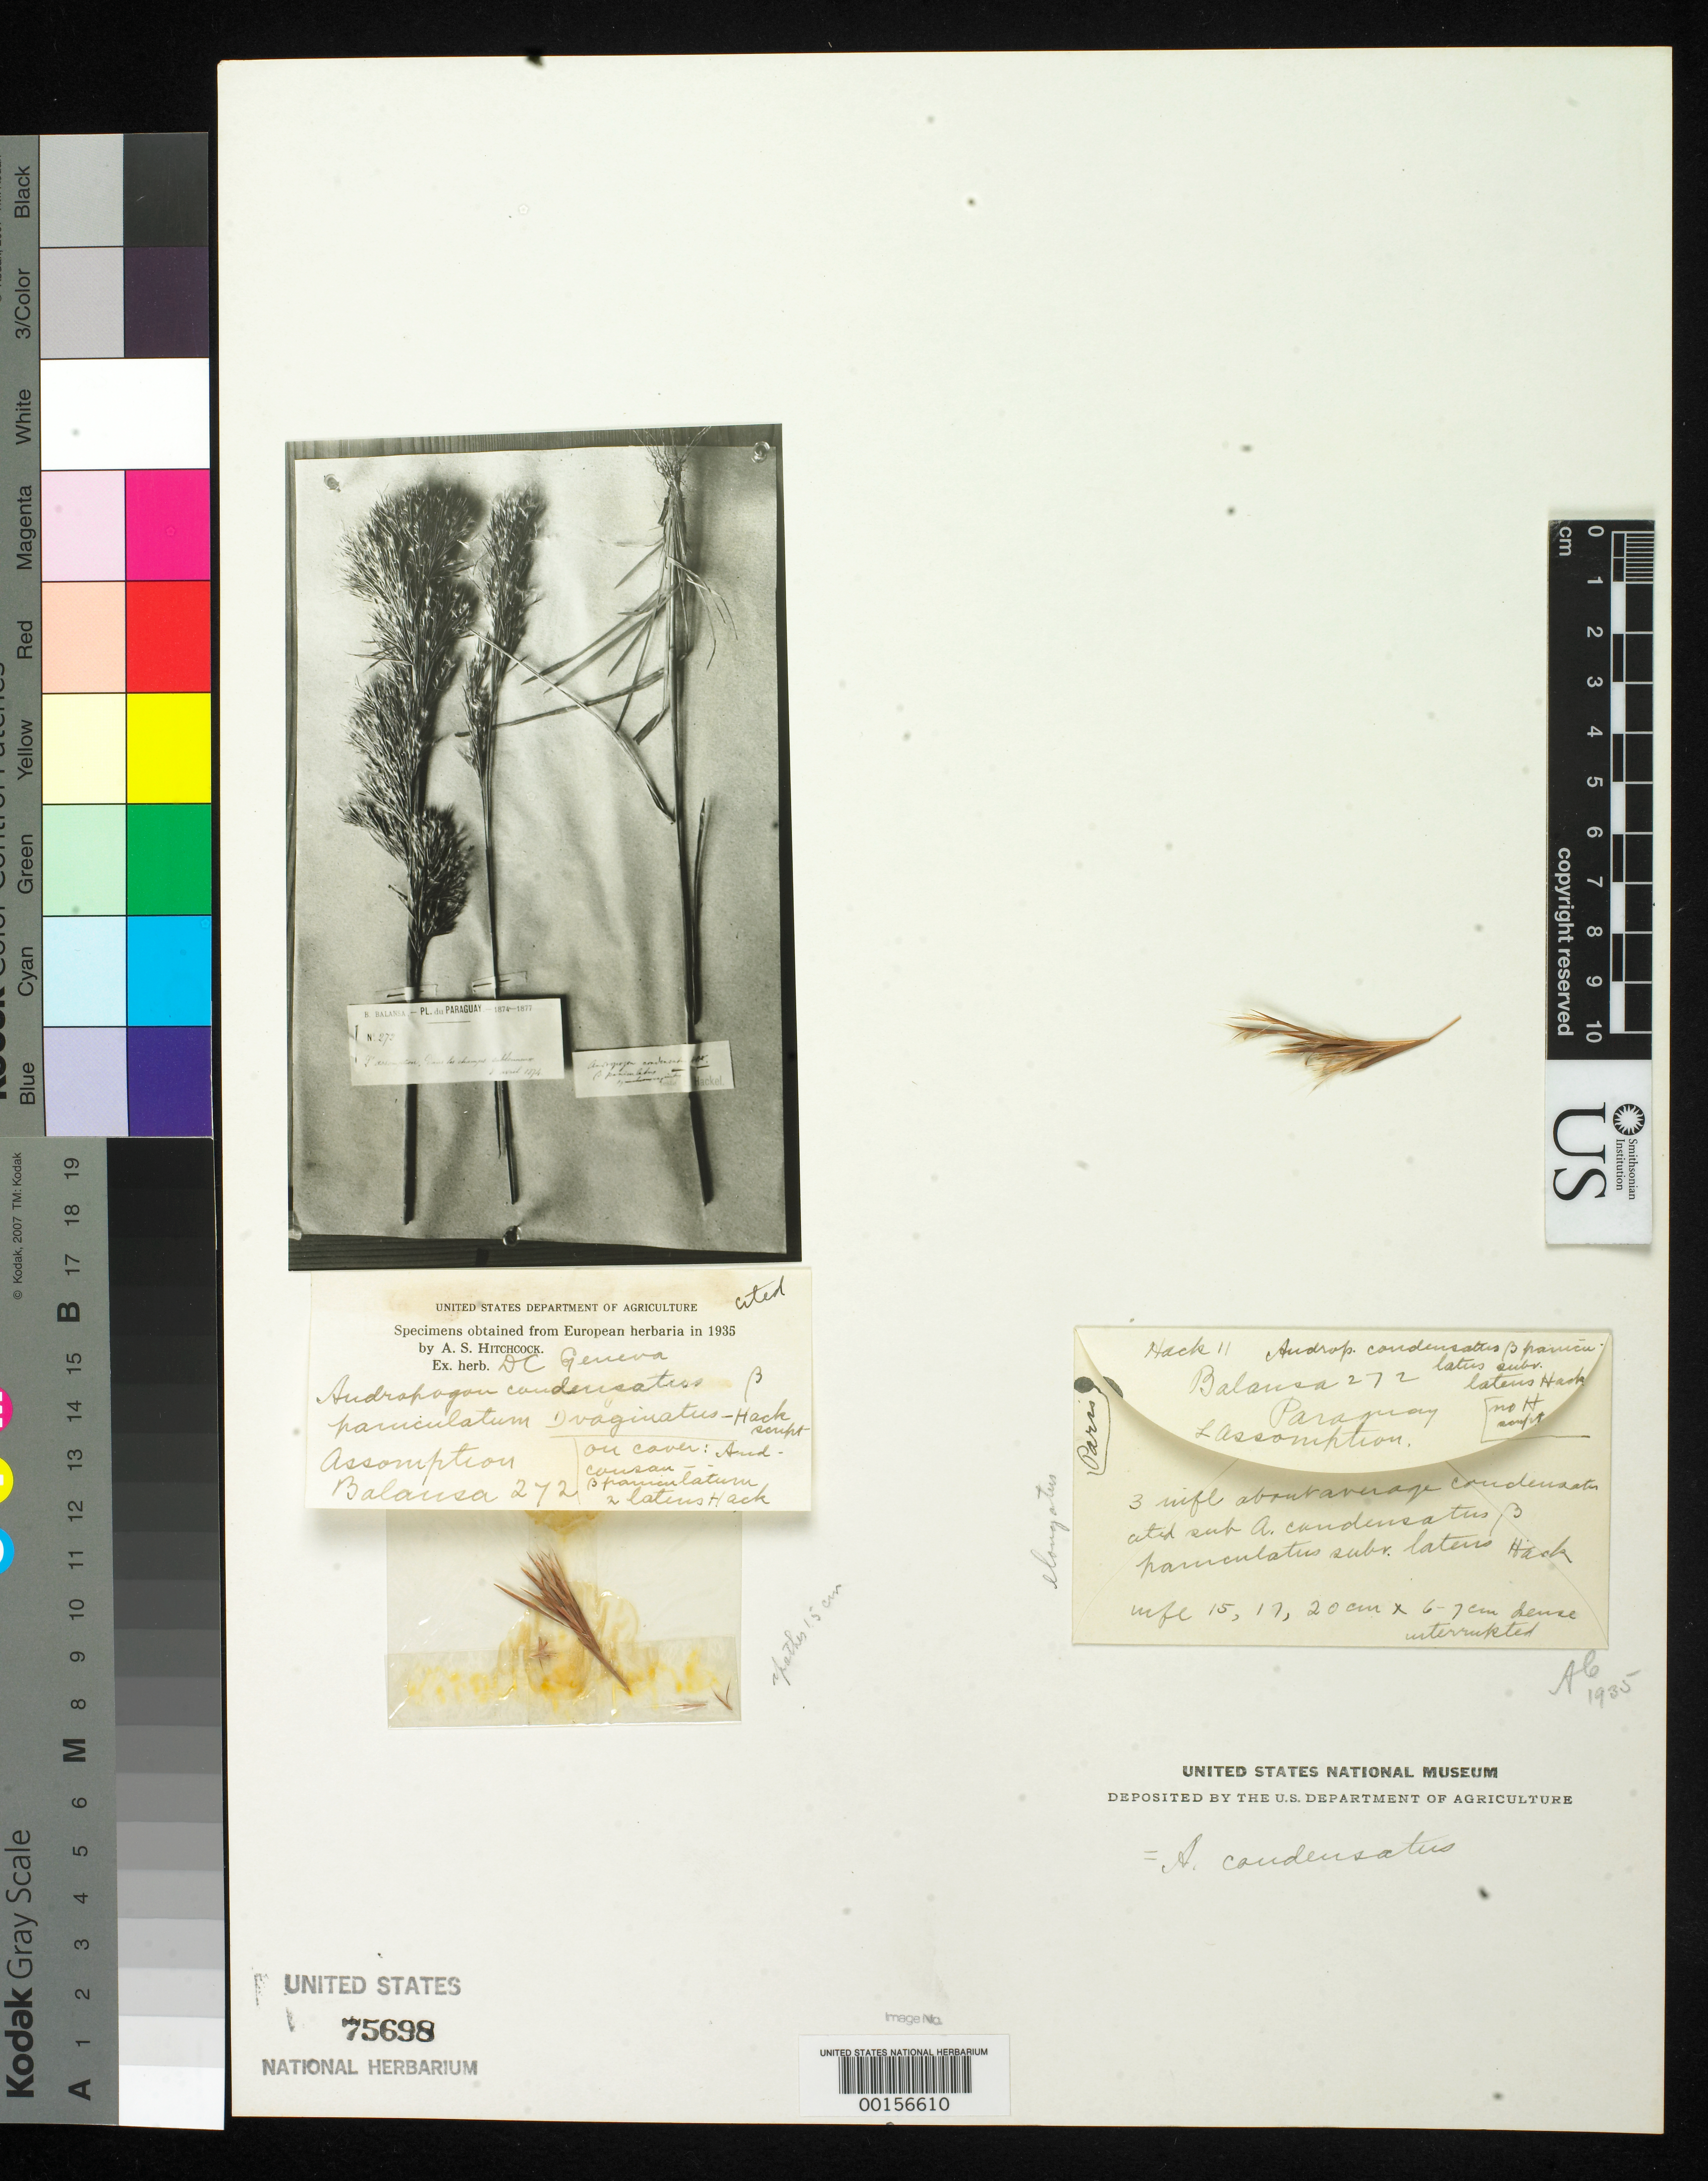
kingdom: Plantae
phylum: Tracheophyta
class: Liliopsida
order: Poales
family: Poaceae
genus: Andropogon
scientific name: Andropogon condensatus subvar. latens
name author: Hack. in A. DC.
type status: Type Fragment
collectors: B. Balansa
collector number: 272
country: Paraguay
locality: Pr. Assumpcion.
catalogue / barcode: US 75698